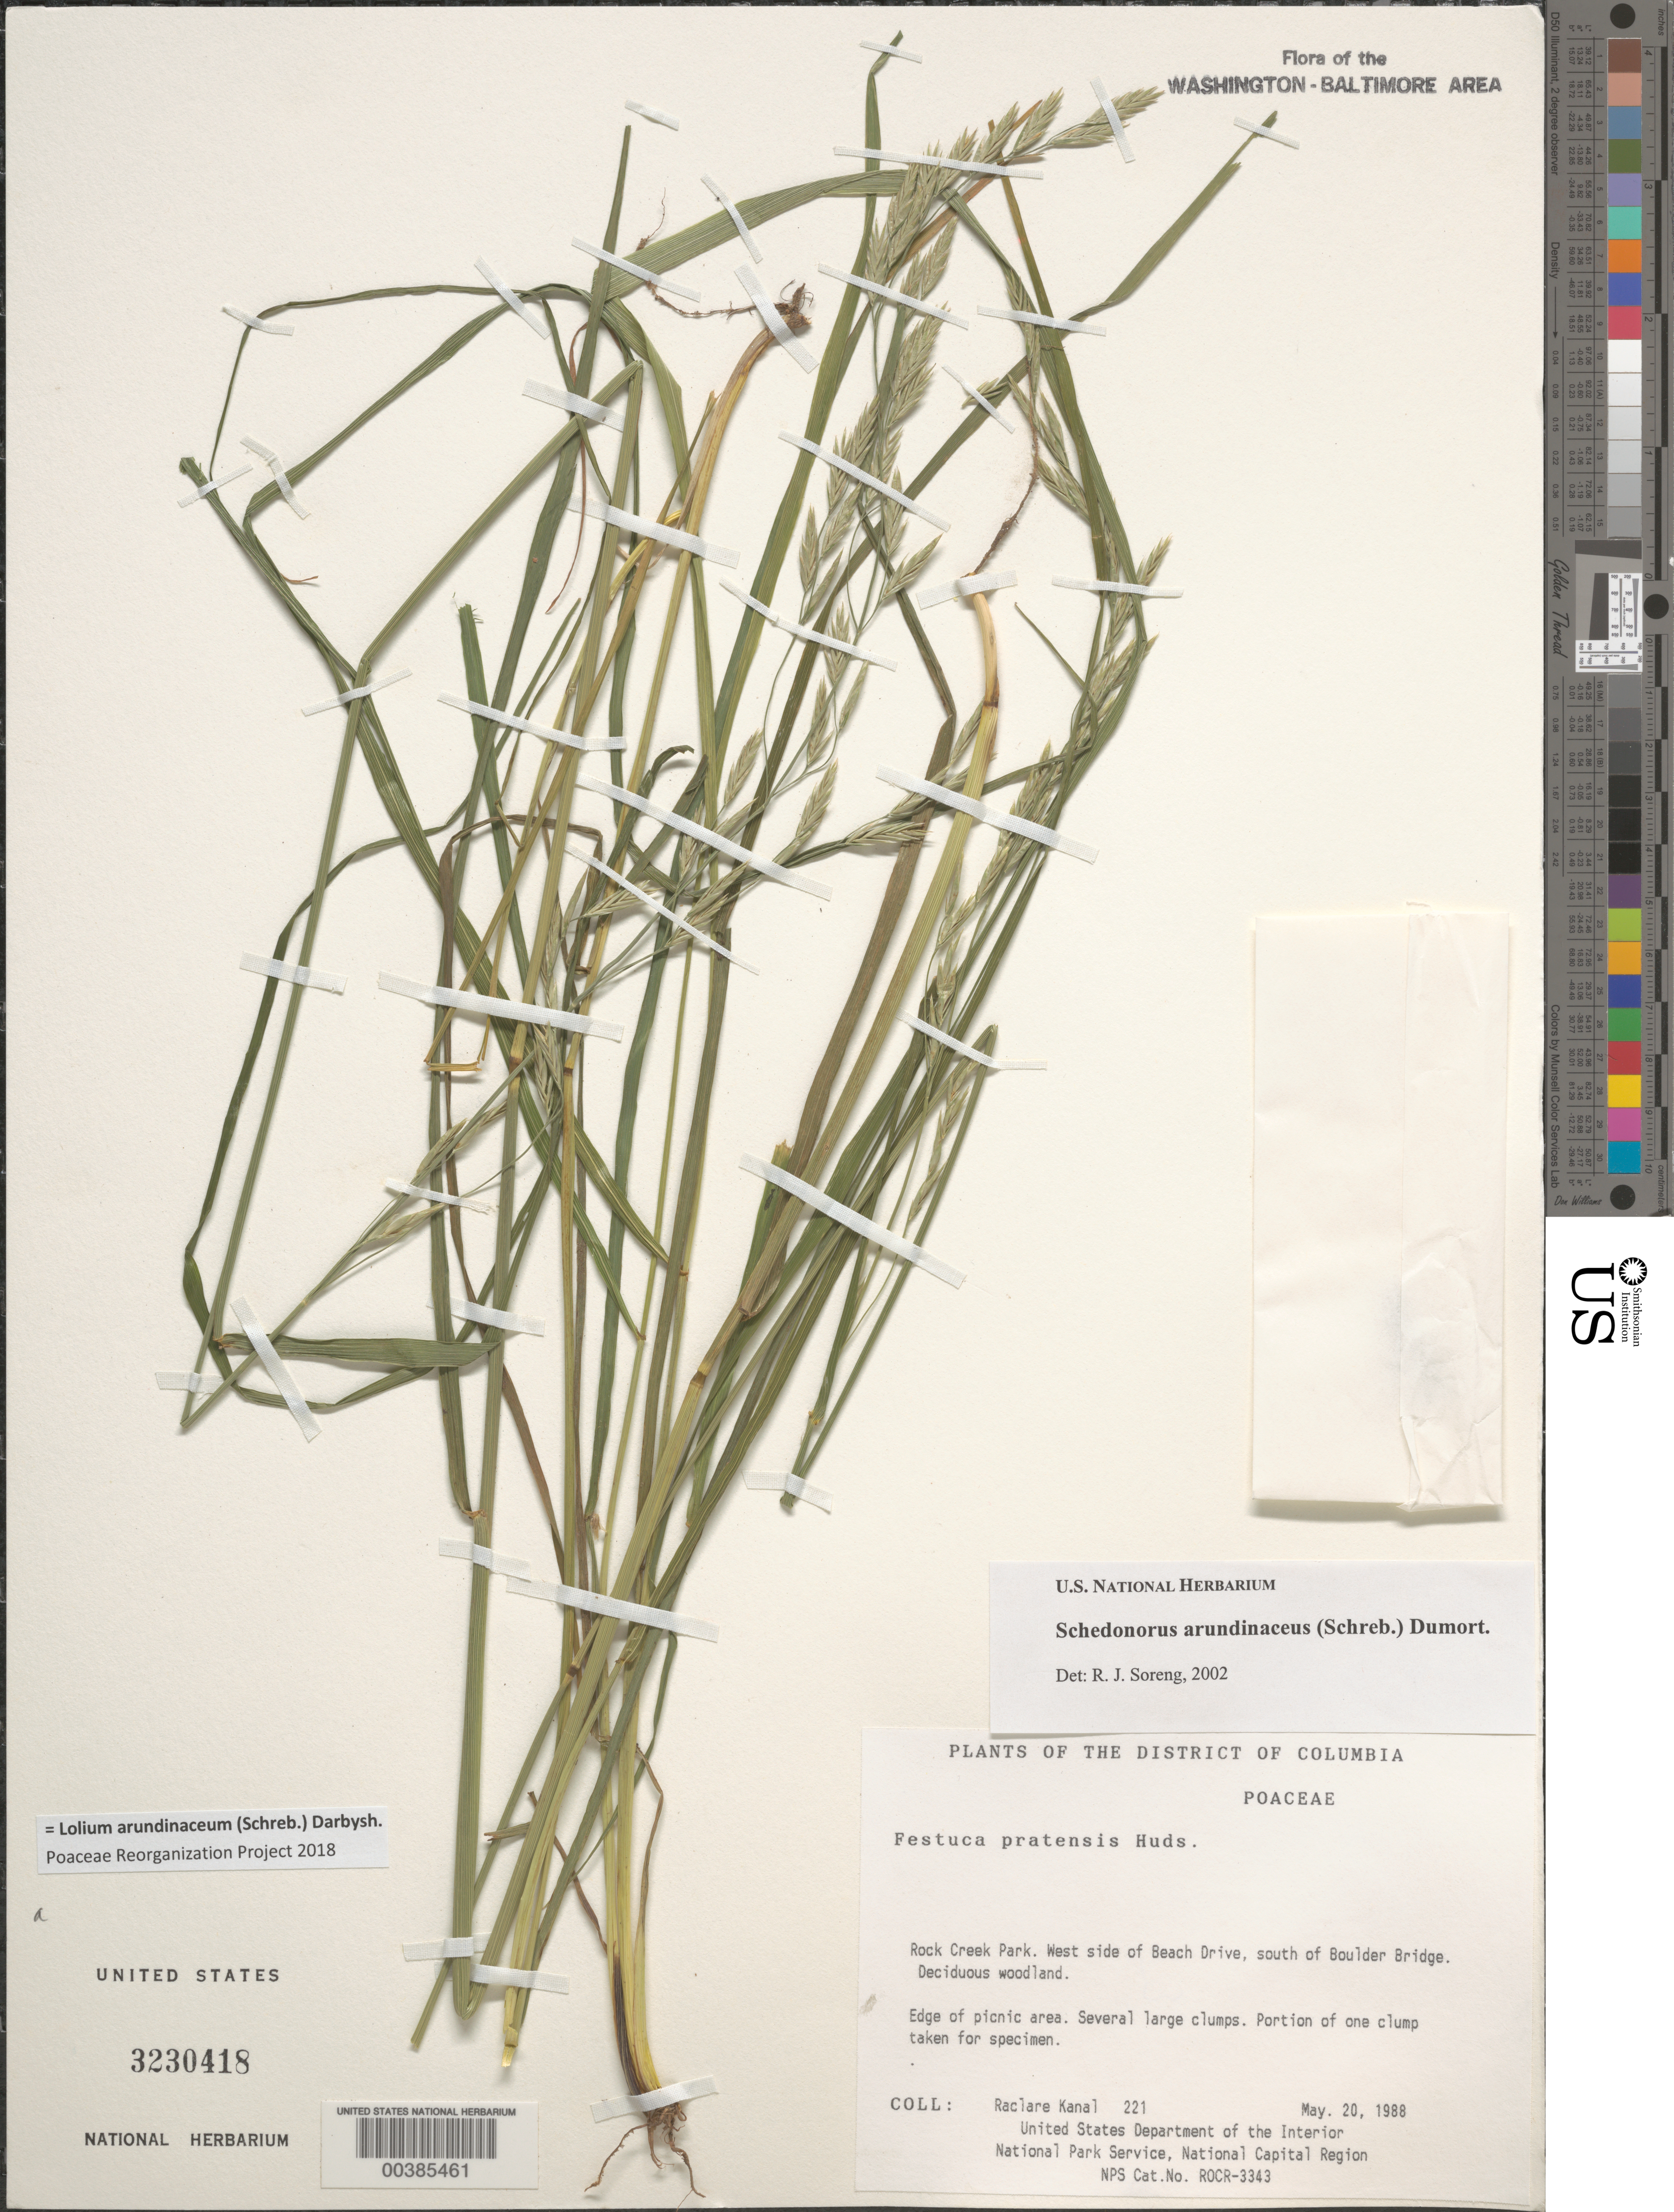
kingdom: Plantae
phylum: Tracheophyta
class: Liliopsida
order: Poales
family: Poaceae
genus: Lolium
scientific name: Lolium arundinaceum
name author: (Schreb.) Darbysh.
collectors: R. Kanal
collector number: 221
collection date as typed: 20 May 1988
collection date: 1988-05-20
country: United States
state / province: District of Columbia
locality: Rock Creek Park, E of Rock Creek, S of Boulder Bridge Rock Creek Park and Vicinity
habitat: Deciduous woodland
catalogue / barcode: US 3230418